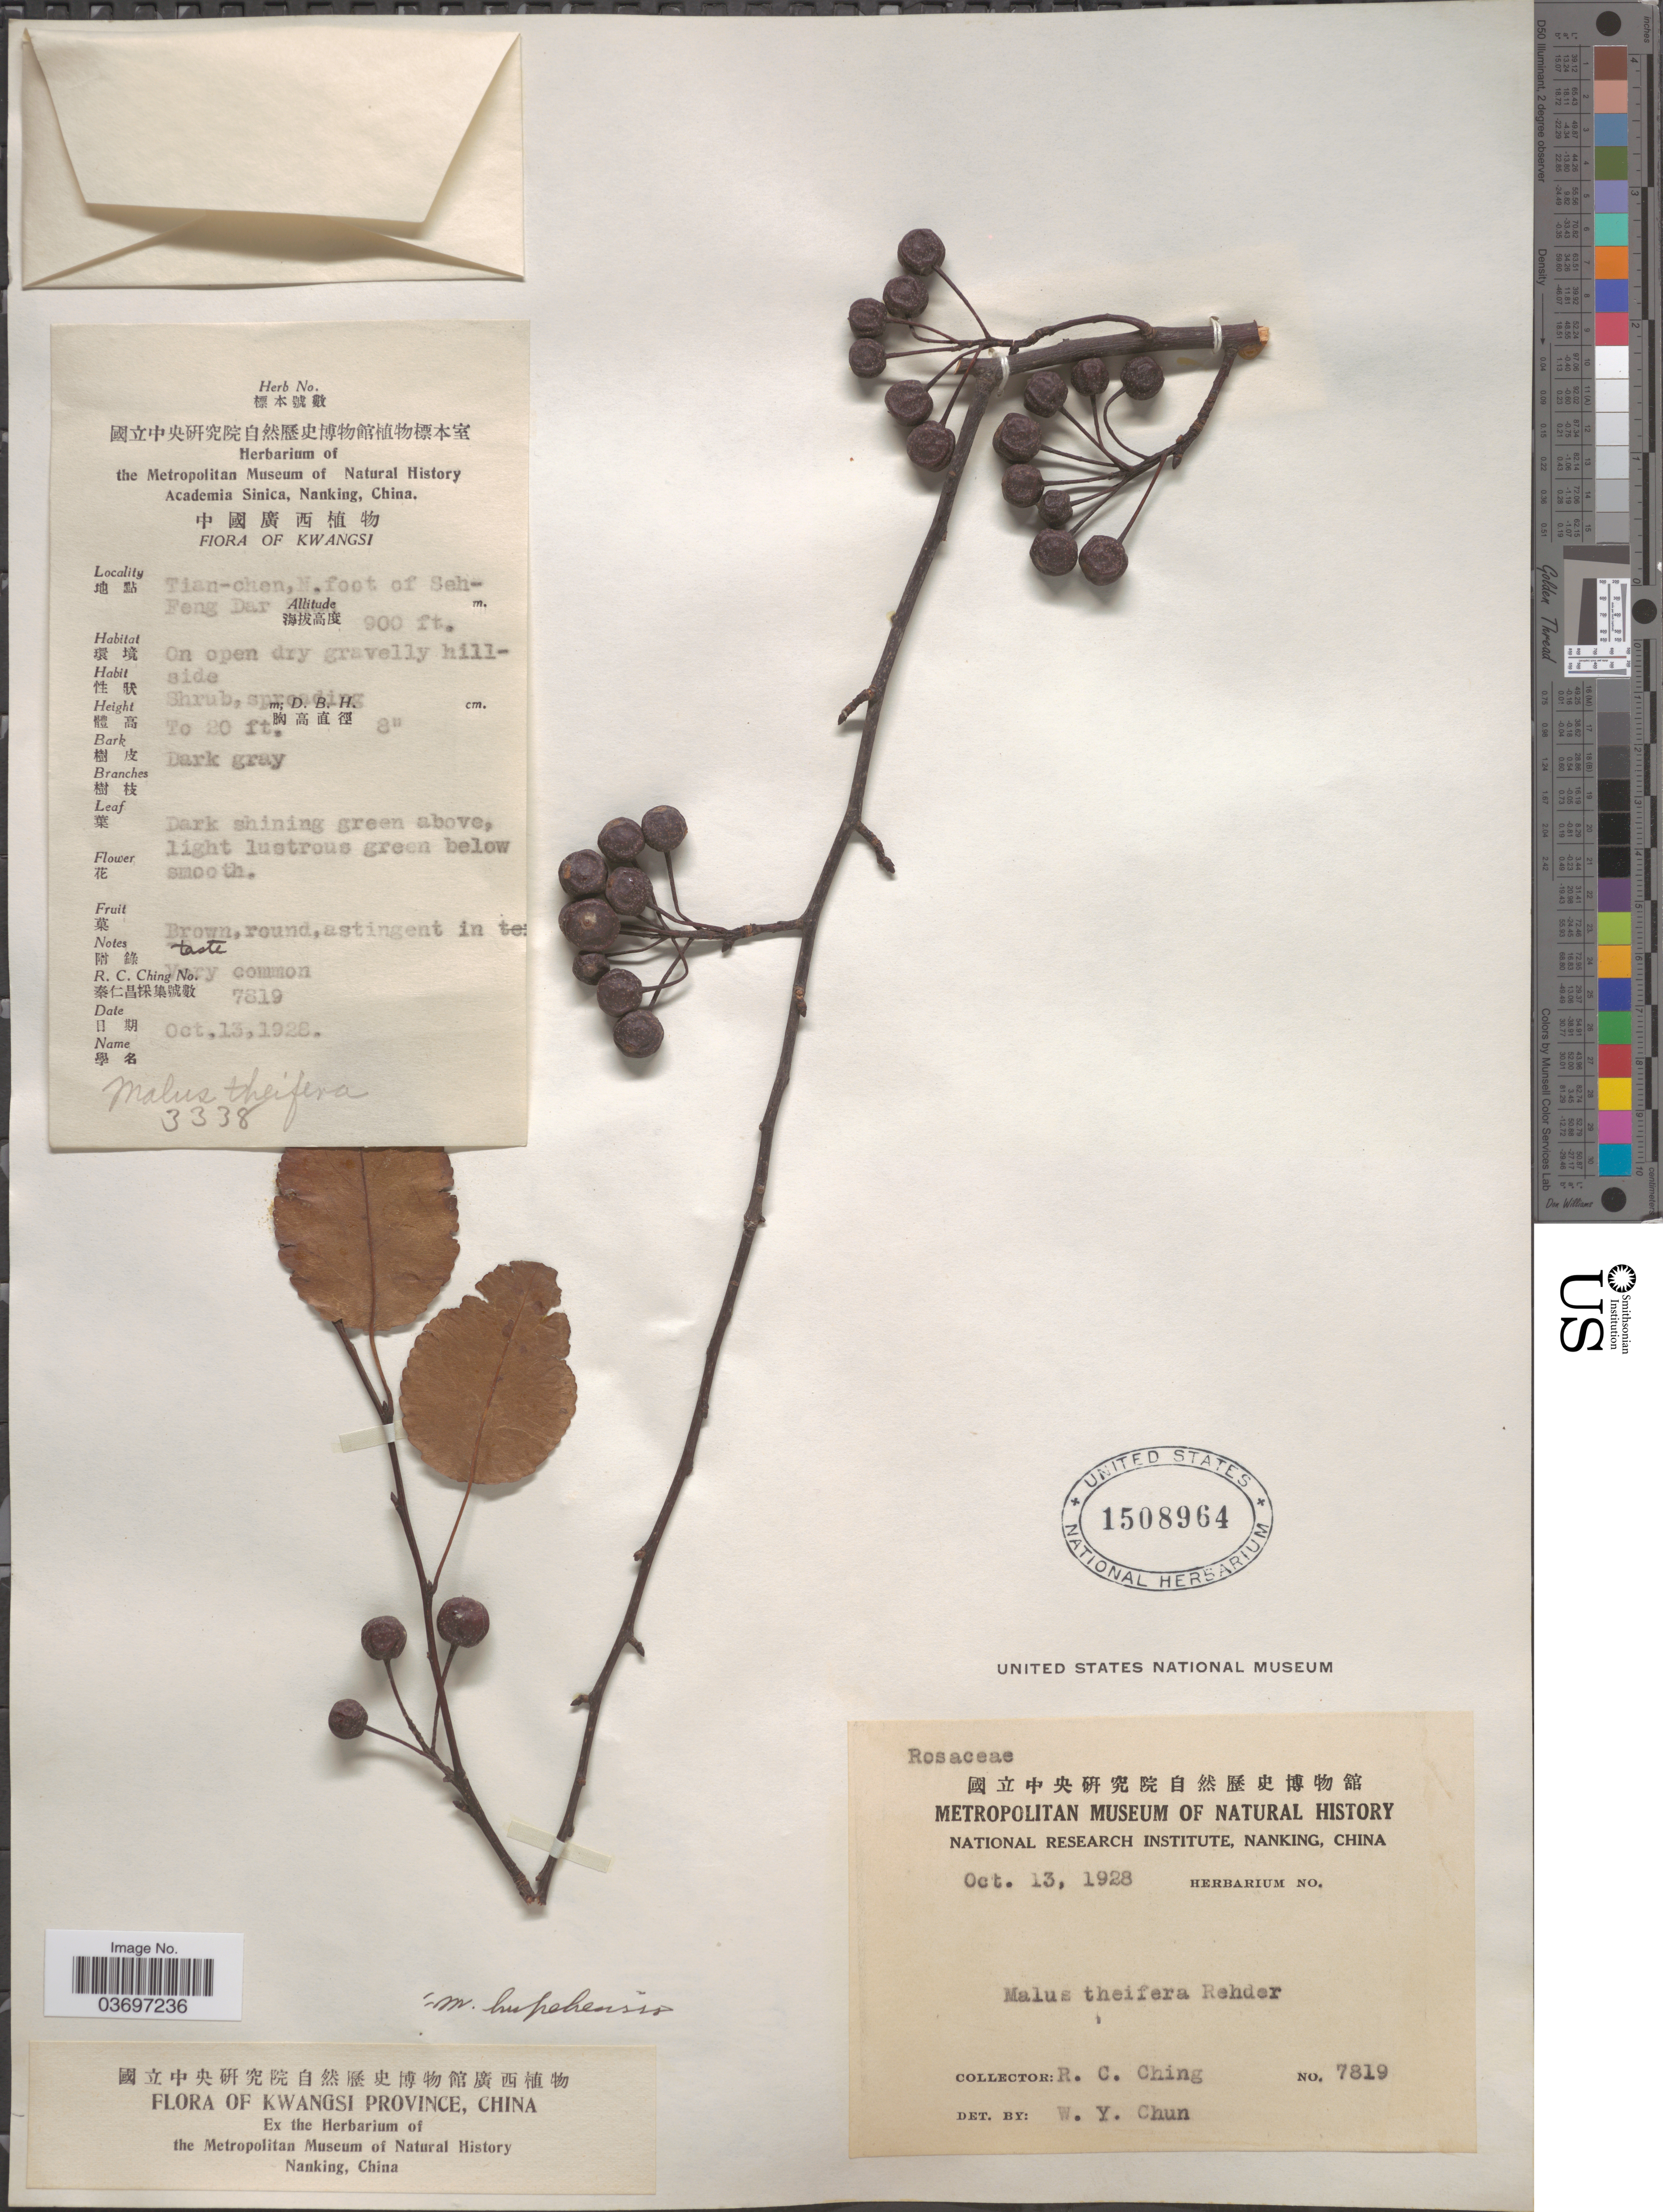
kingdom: Plantae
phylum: Tracheophyta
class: Magnoliopsida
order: Rosales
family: Rosaceae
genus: Malus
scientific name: Malus hupehensis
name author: (Pamp.) Rehder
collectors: R. C. Ching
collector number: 7819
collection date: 1928-10-13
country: China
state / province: Guangxi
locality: Kwangsi Province. Tian-chen, N. foot of Seh-Feng Dar.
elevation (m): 274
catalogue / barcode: US 1508964